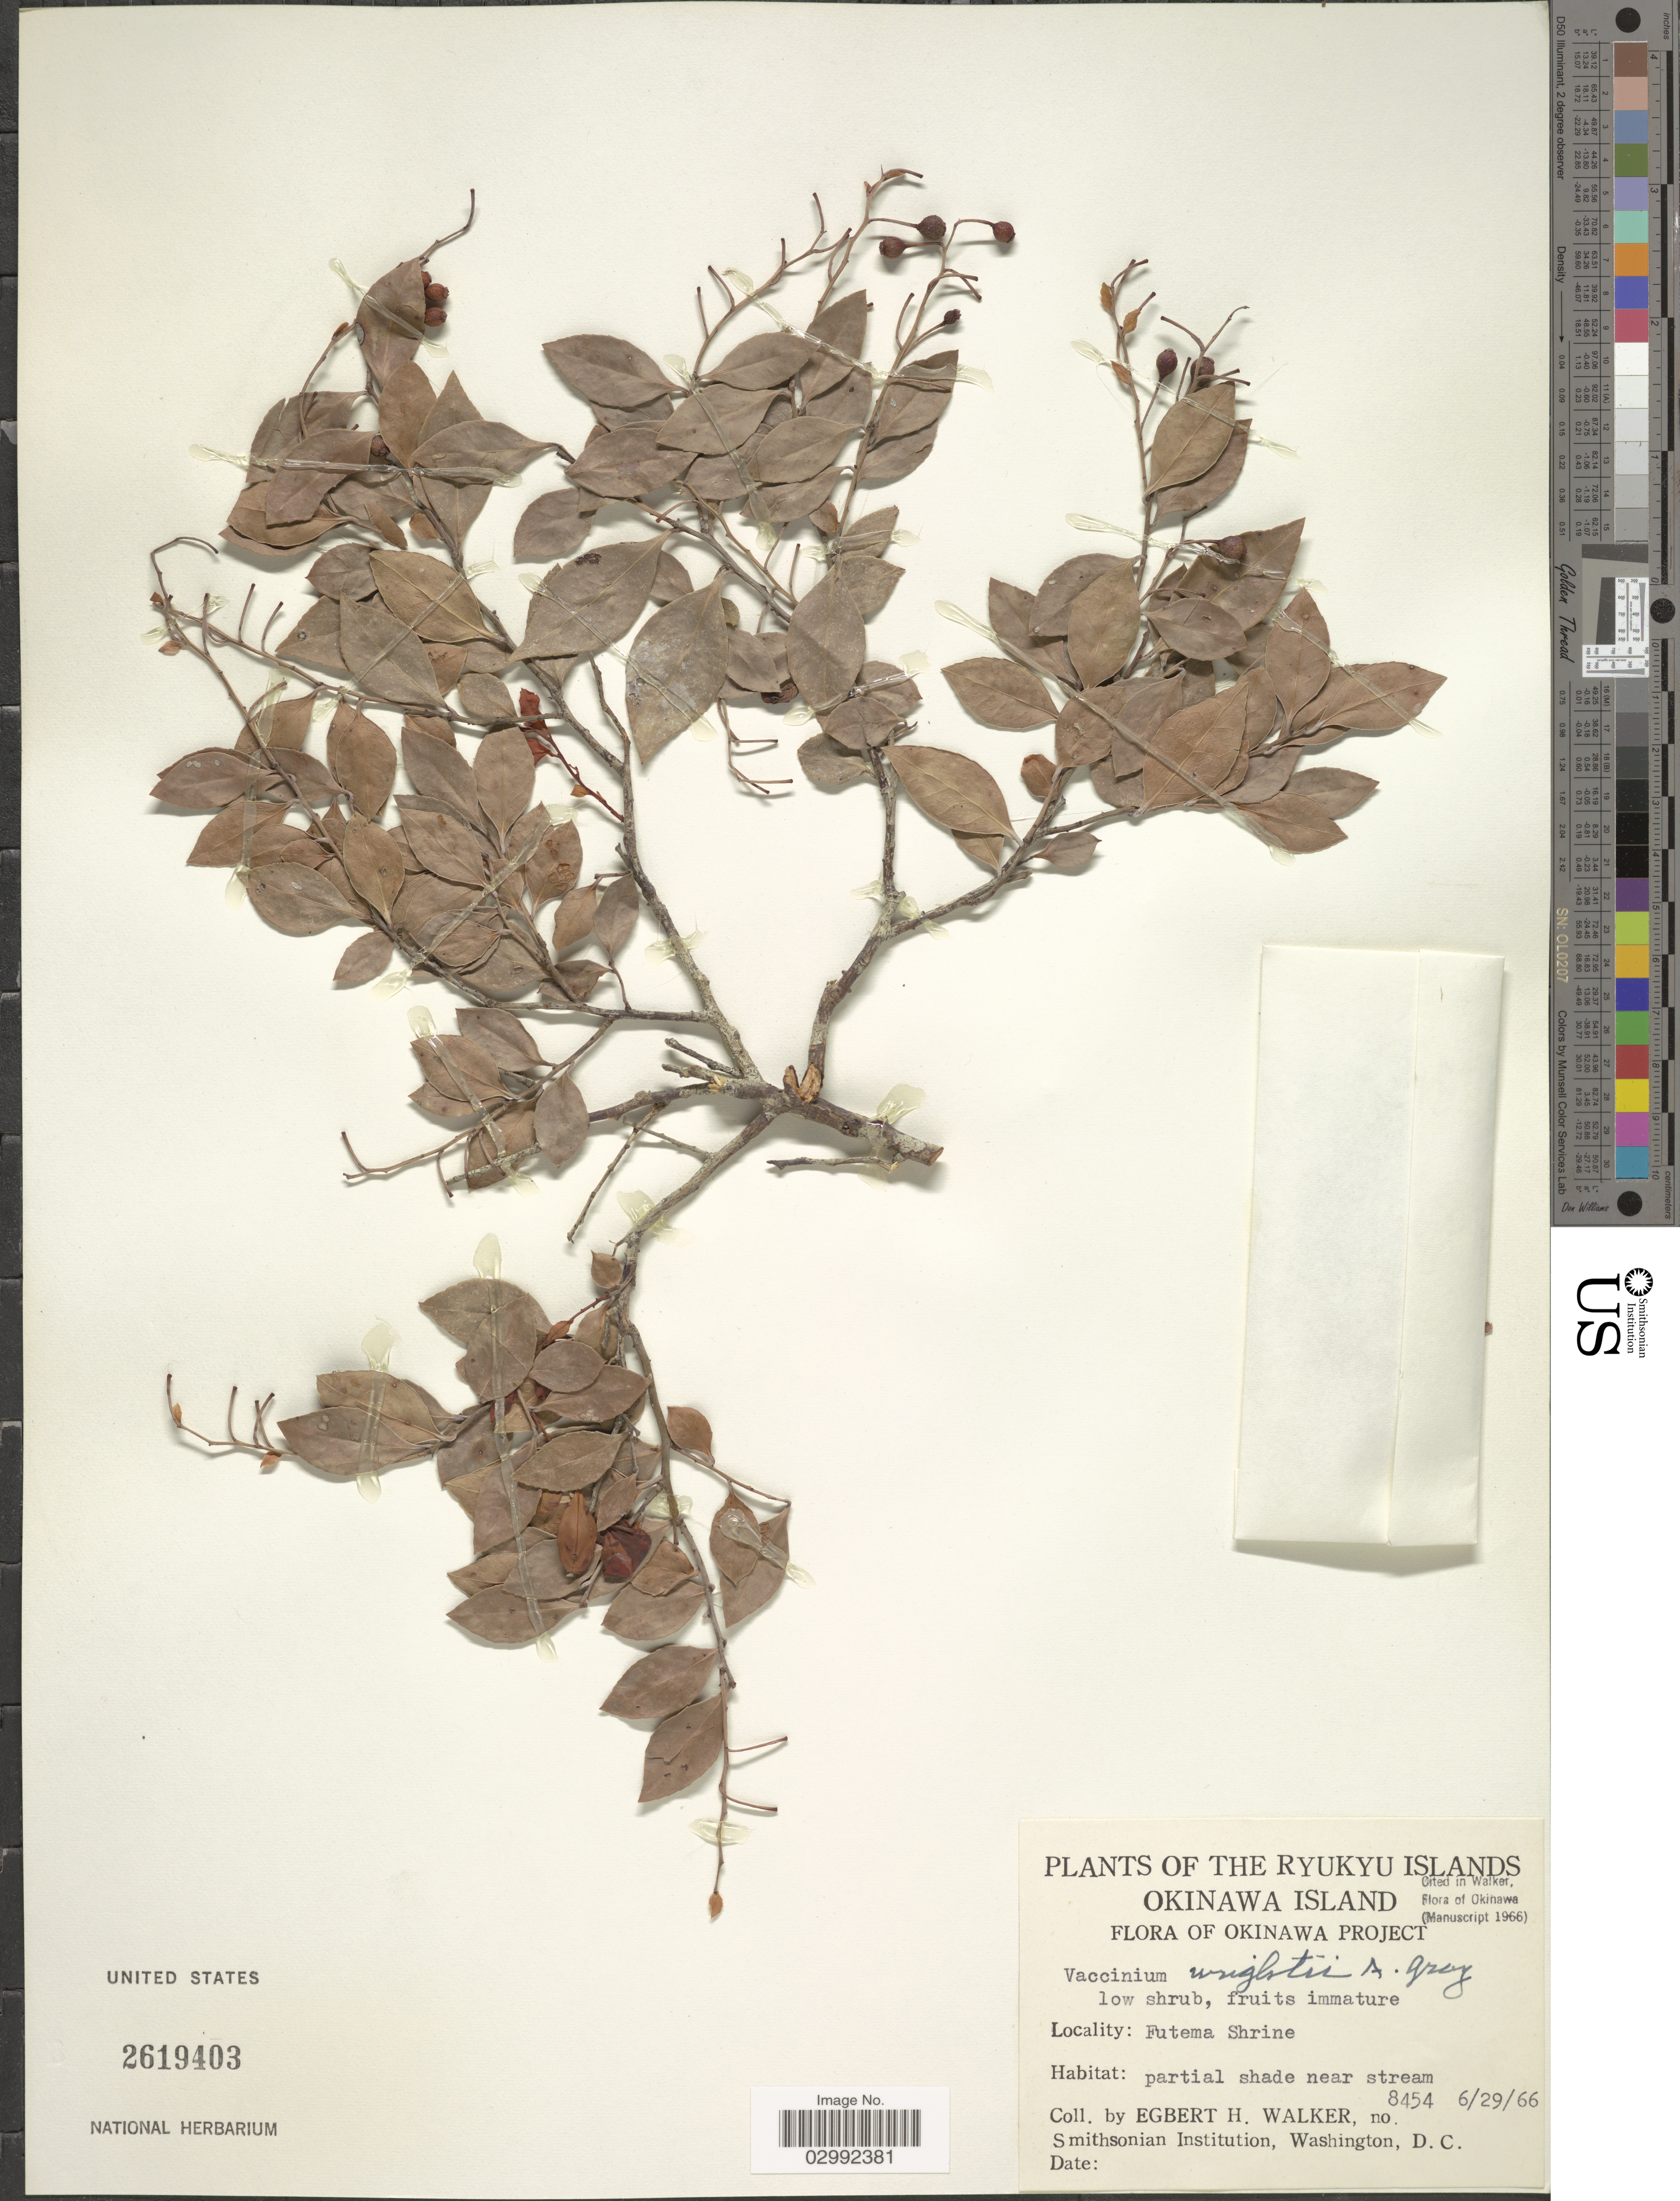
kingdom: Plantae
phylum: Tracheophyta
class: Magnoliopsida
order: Ericales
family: Ericaceae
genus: Vaccinium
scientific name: Vaccinium wrightii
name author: A. Gray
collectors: E. H. Walker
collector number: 8454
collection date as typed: Transcribed d/m/y: 29/6/66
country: Japan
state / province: Okinawa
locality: Ryukyu Islands. Okinawa Island. Futema Shrine.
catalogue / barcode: US 2619403